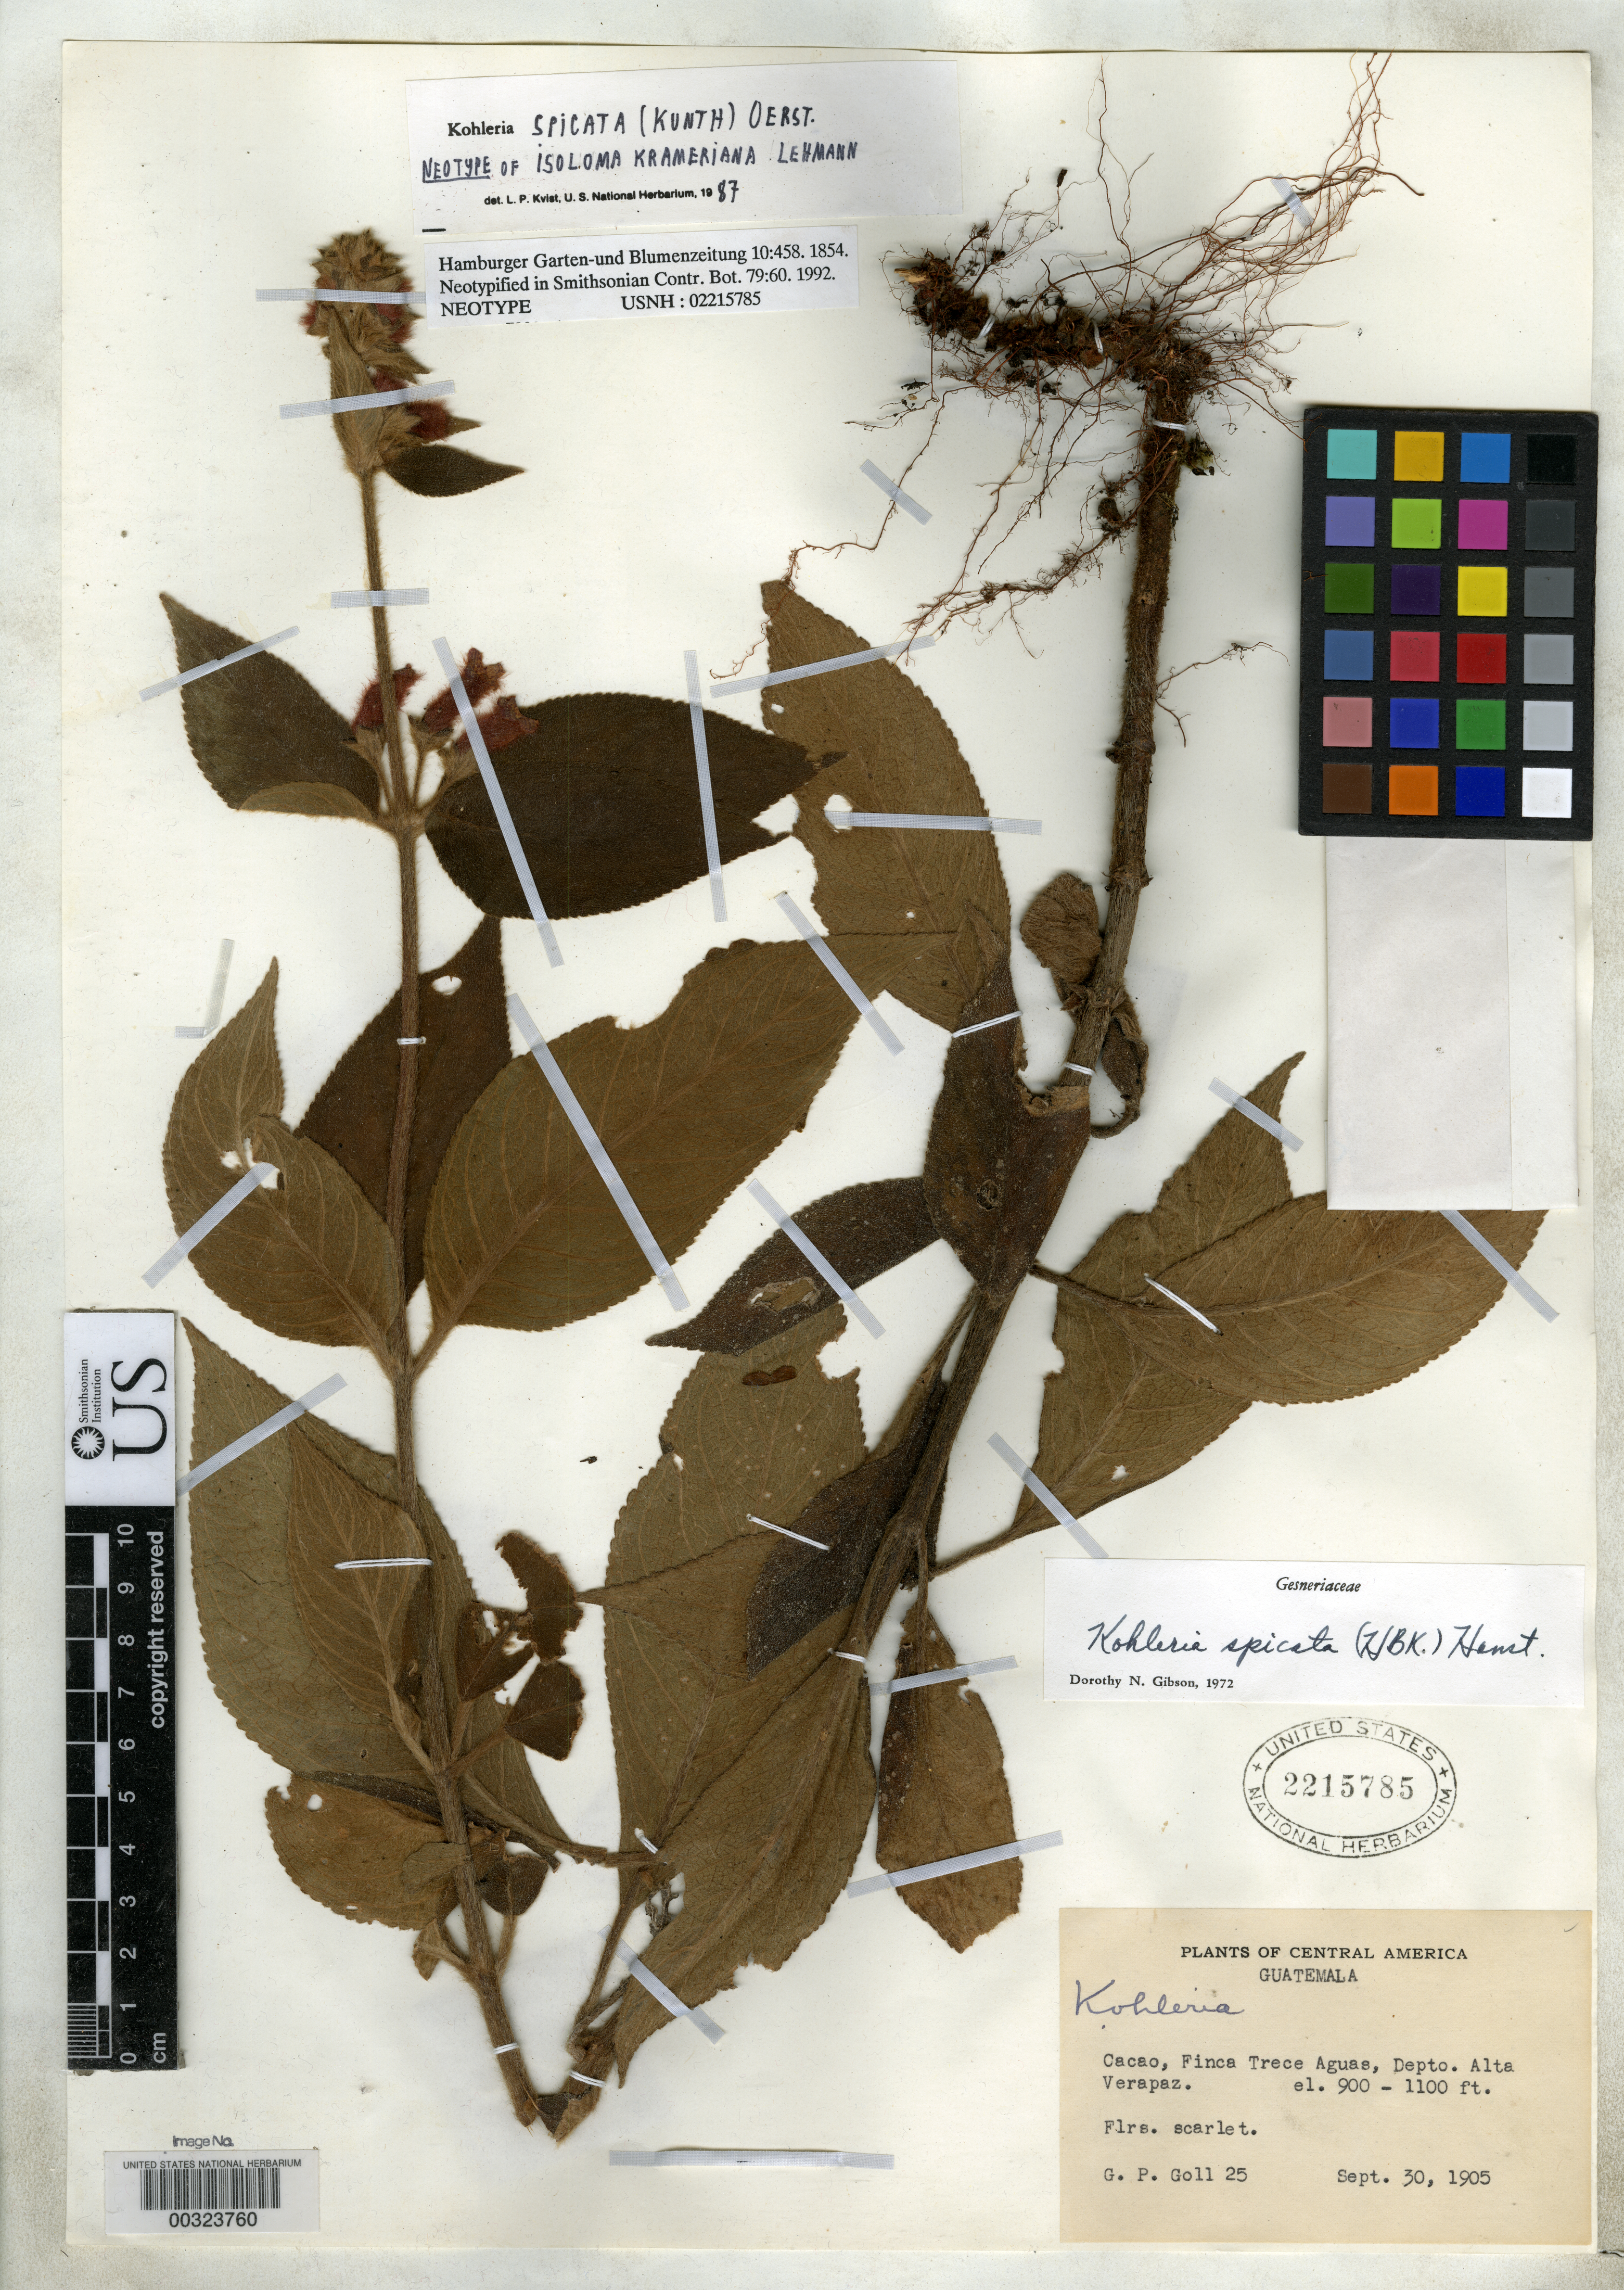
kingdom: Plantae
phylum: Tracheophyta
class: Magnoliopsida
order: Lamiales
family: Gesneriaceae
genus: Isoloma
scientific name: Isoloma kramerianum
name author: Lehm.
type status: Neotype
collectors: G. Goll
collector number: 25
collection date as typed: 30 Sep 1905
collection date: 1905-09-30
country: Guatemala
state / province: Alta Verapaz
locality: Cacao, Finca Trece Aguas.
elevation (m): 274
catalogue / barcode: US 2215785